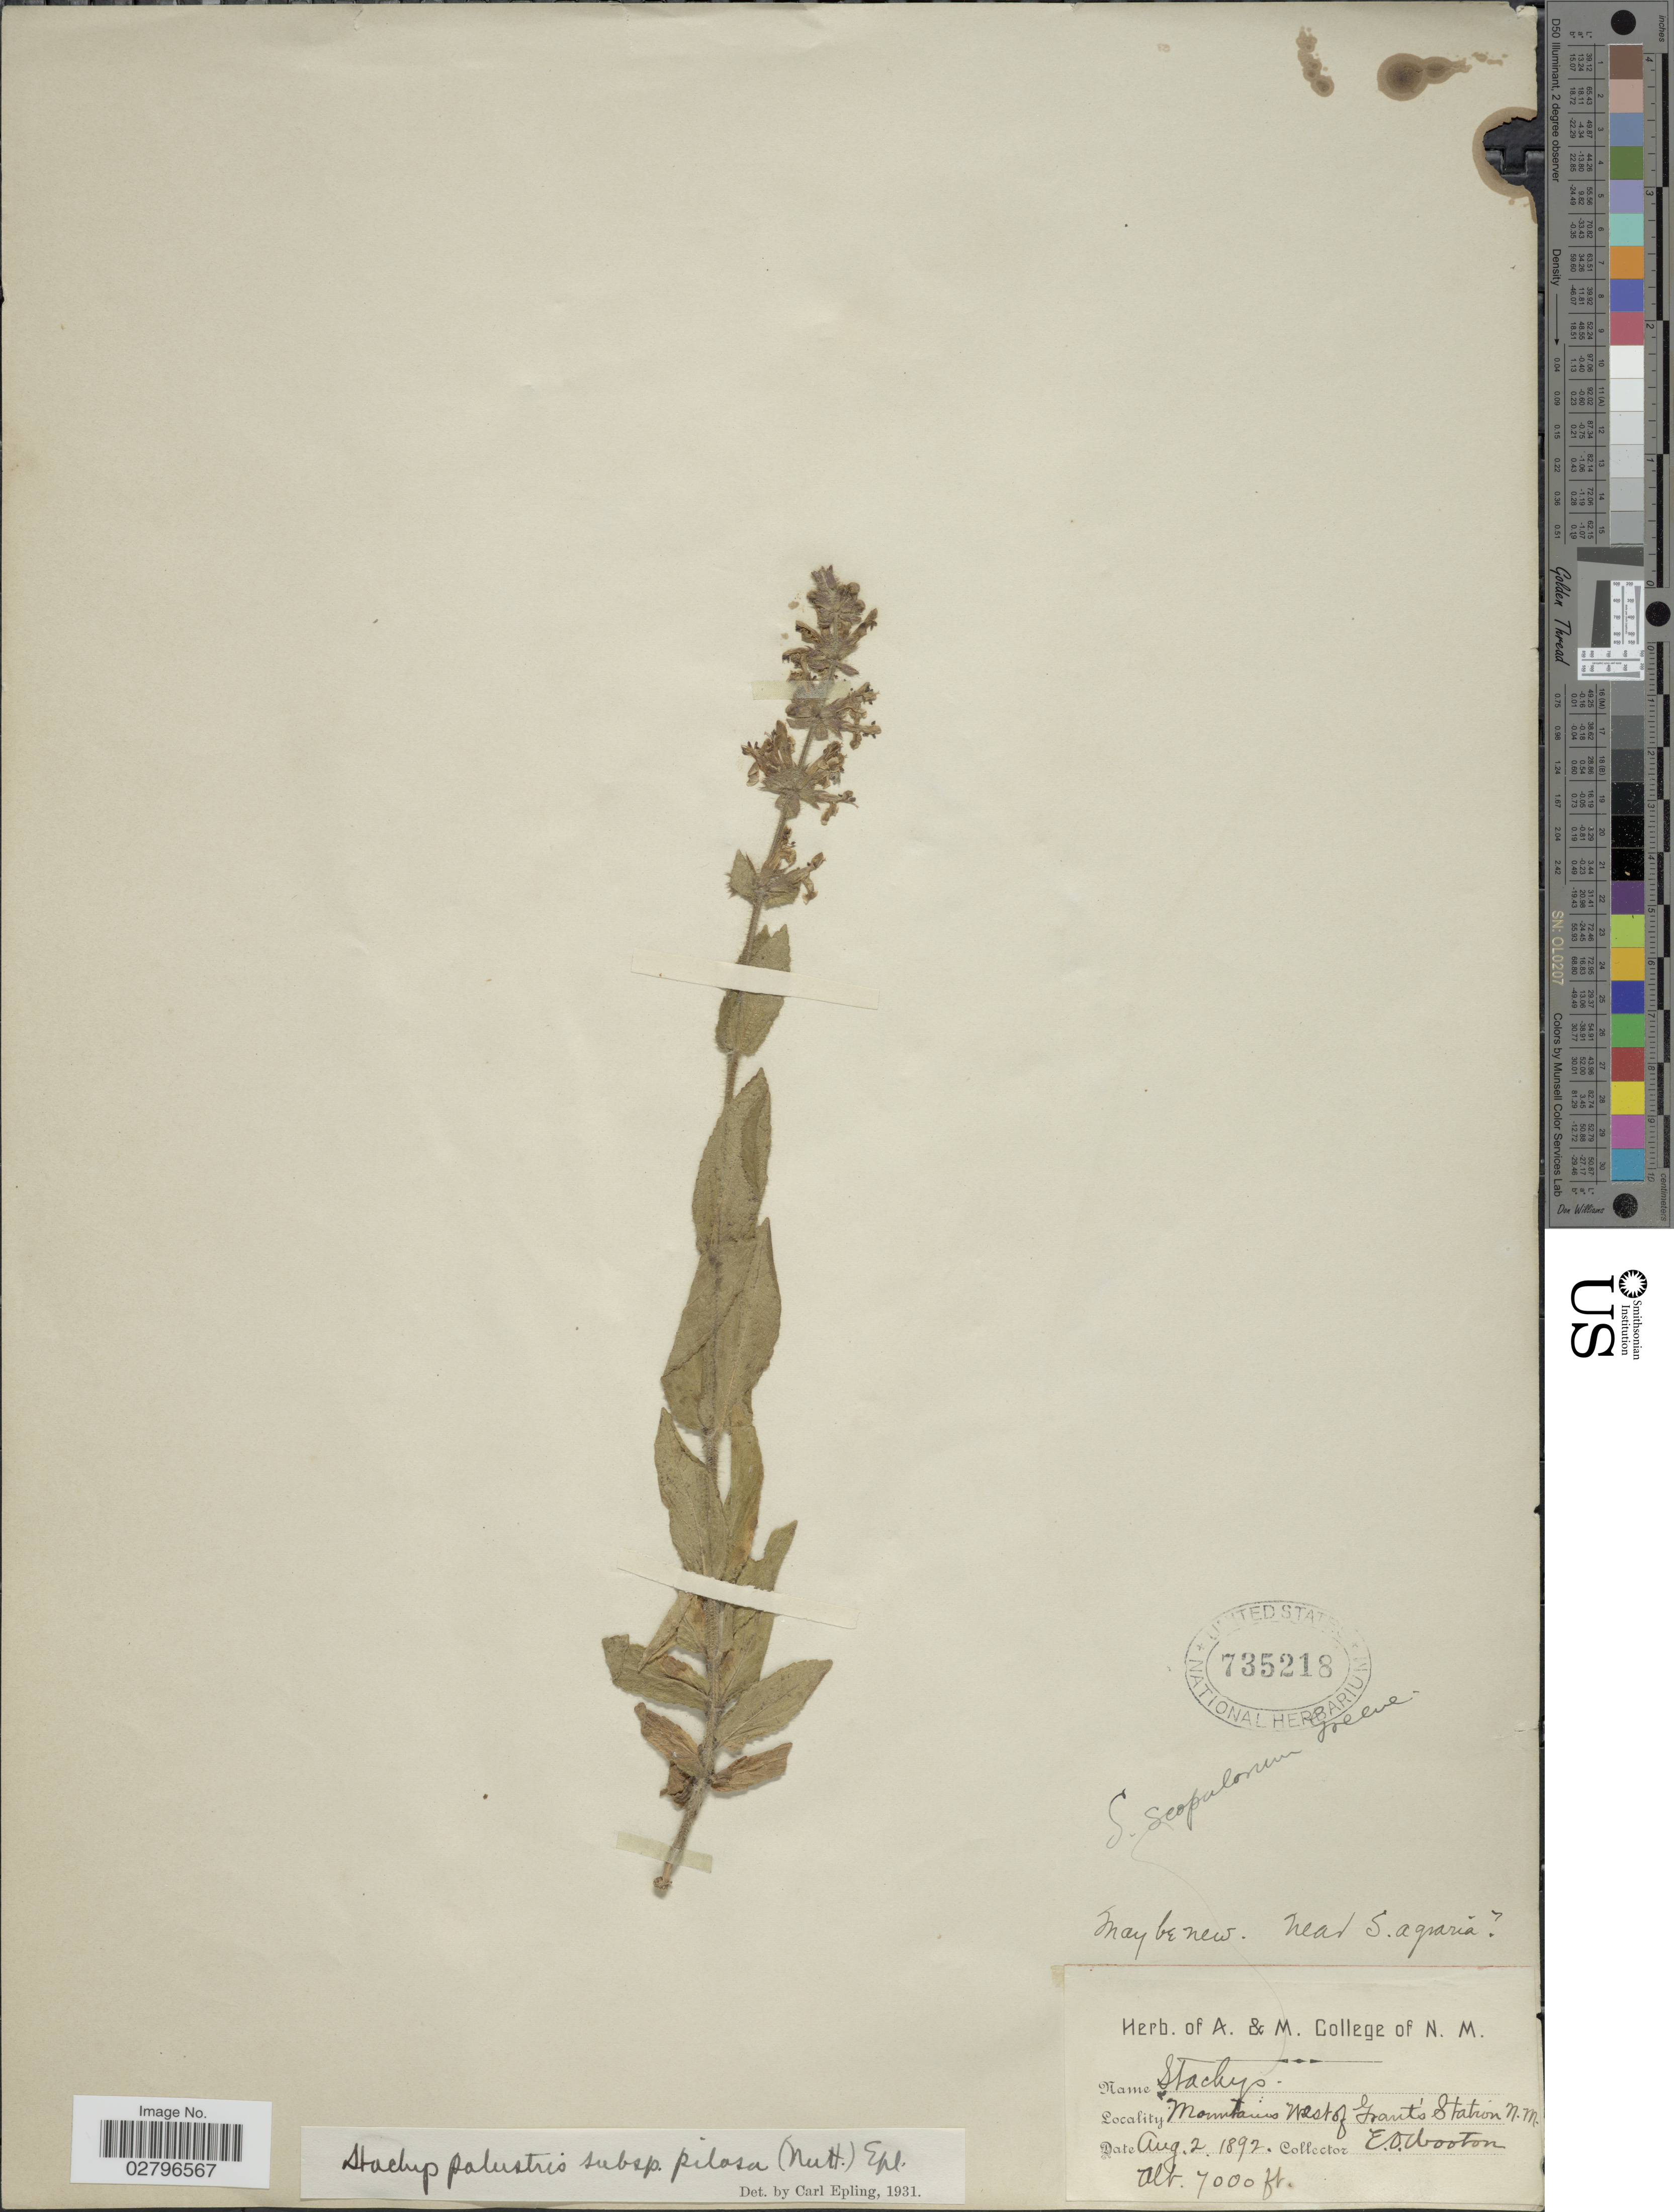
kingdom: Plantae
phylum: Tracheophyta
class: Magnoliopsida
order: Lamiales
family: Lamiaceae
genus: Stachys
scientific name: Stachys pilosa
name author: Nutt.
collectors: E. O. Wooton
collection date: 1892-08-02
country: United States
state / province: New Mexico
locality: Mountains West of Grant's Station. N.M.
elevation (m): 2134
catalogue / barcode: US 735218